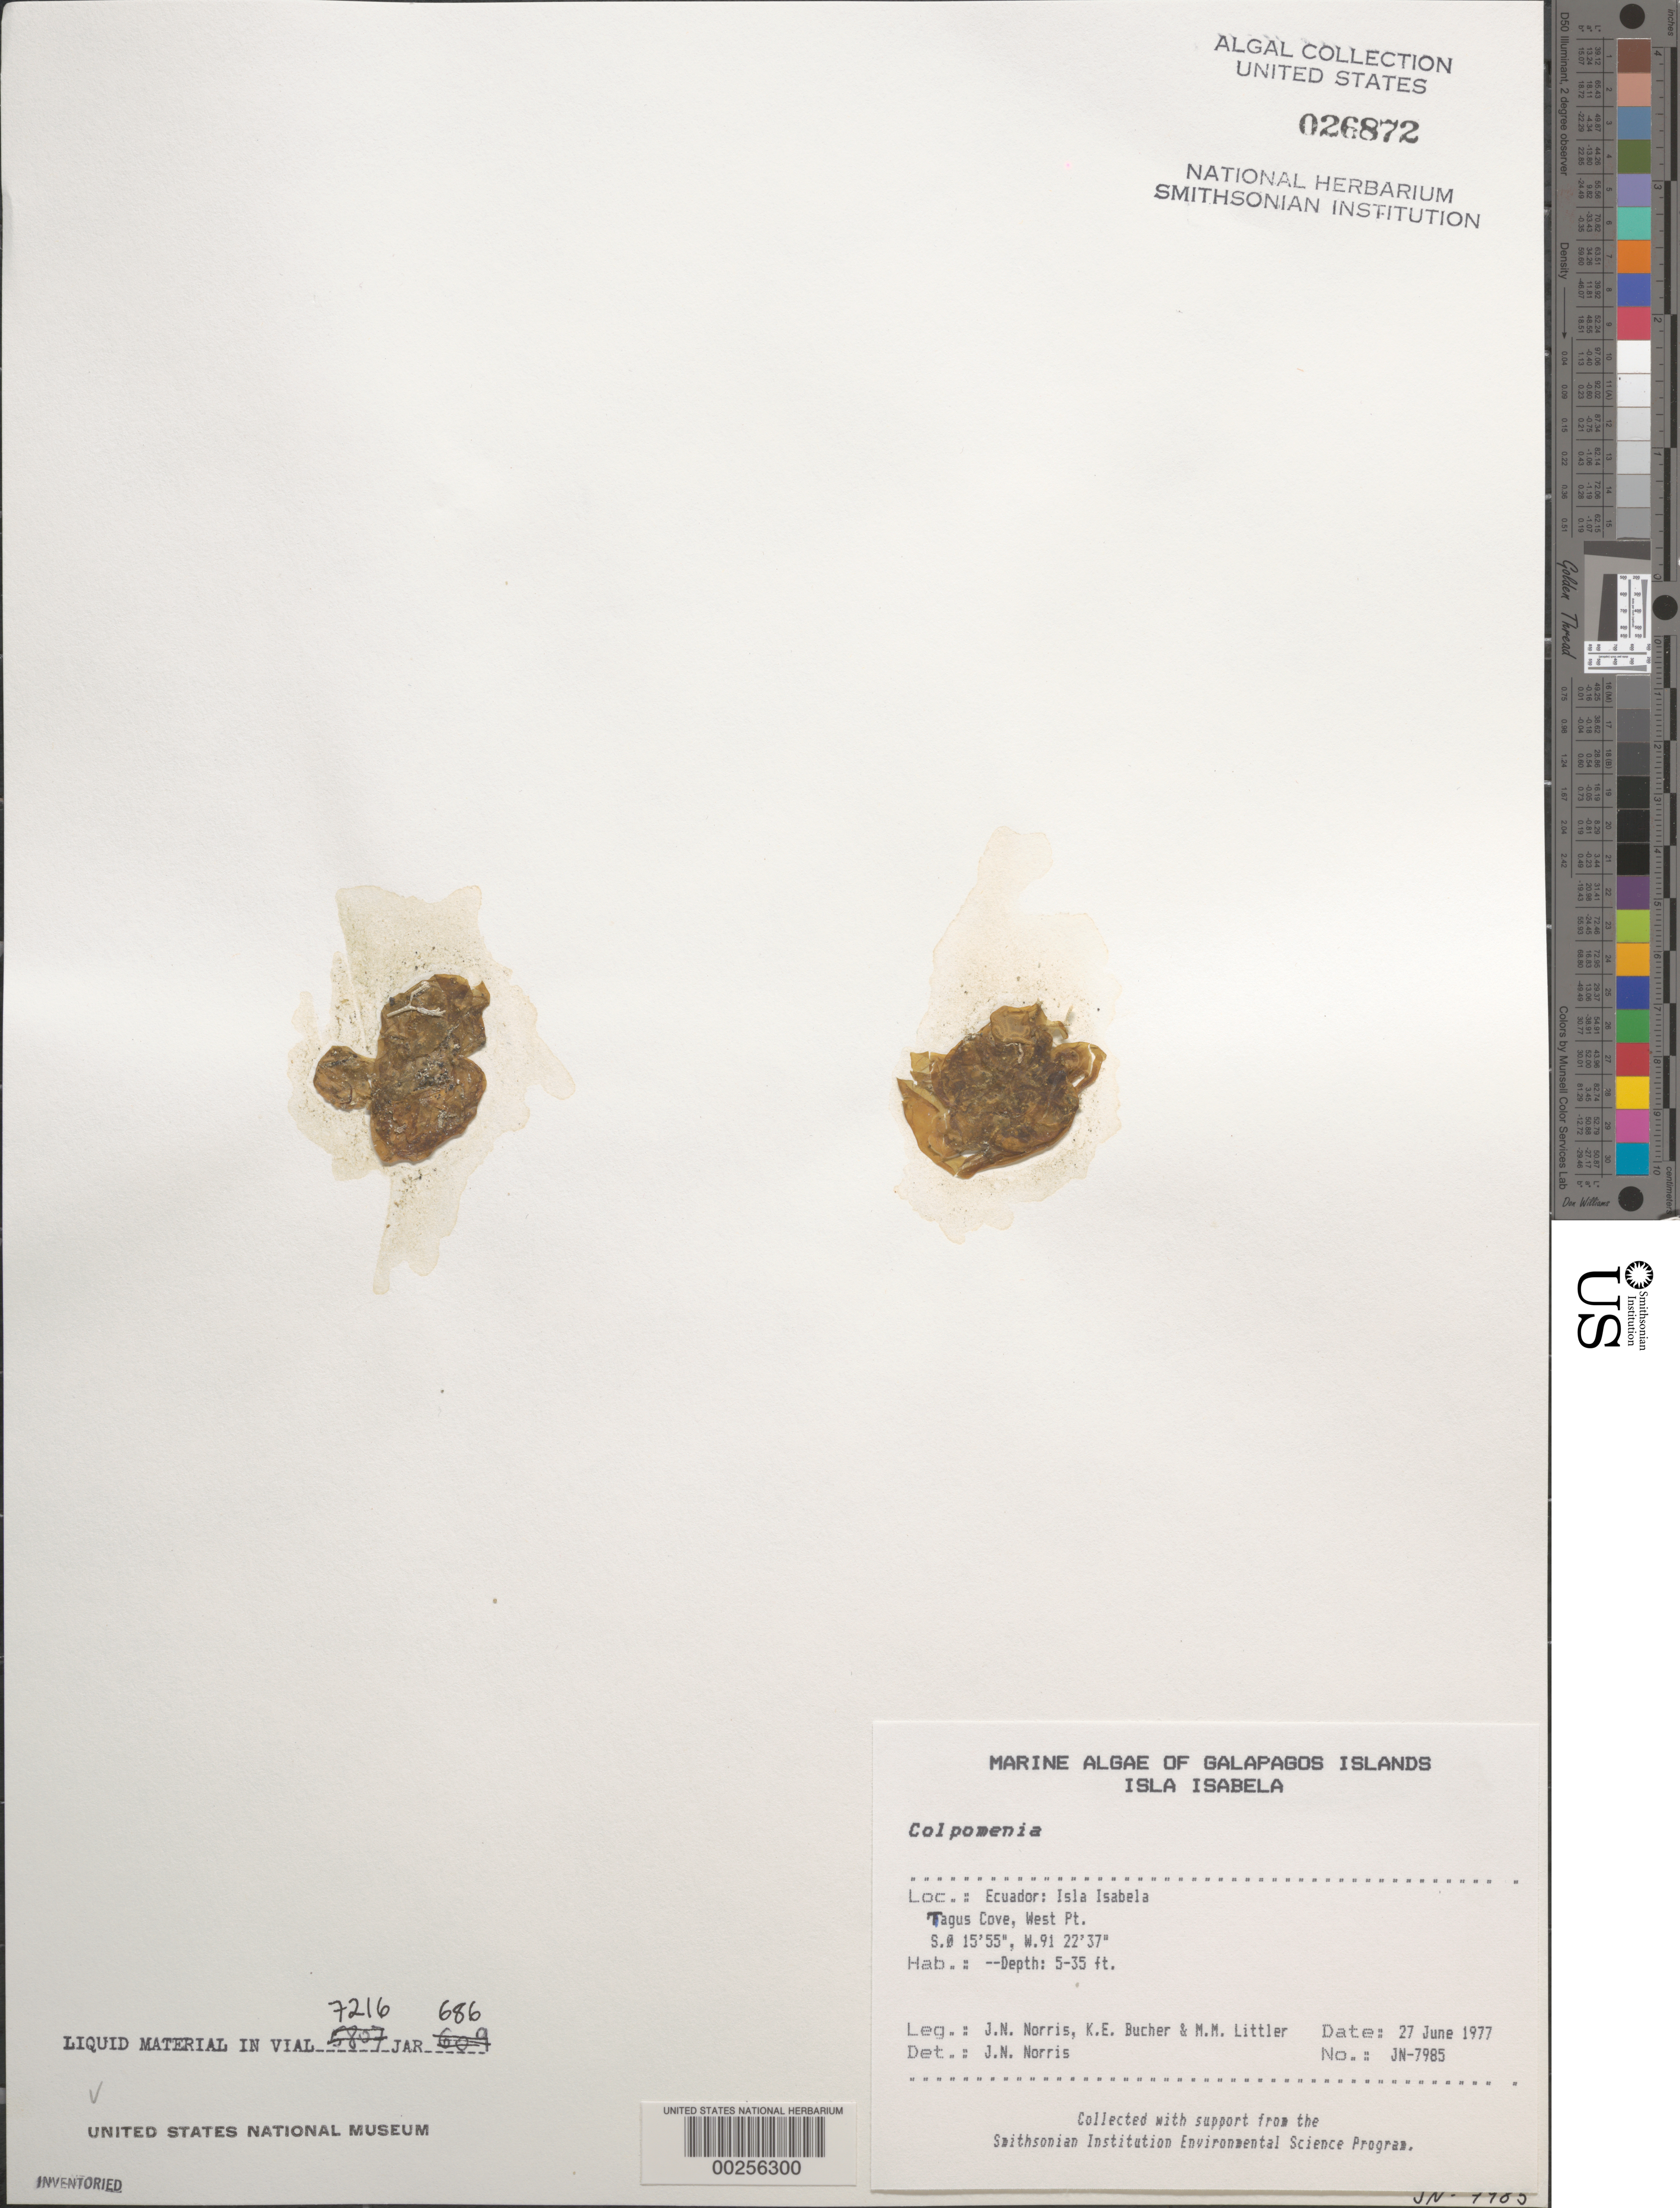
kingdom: Chromista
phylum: Ochrophyta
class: Phaeophyceae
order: Scytosiphonales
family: Scytosiphonaceae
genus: Colpomenia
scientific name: Colpomenia sp.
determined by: Norris, James N.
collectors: J. N. Norris, K. E. Bucher & M. M. Littler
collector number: JN-7985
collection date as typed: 27 Jun 1977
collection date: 1977-06-27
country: Ecuador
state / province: Colón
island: Isabela [Albemarle]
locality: Tagus Cove, West Point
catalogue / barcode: US 26872